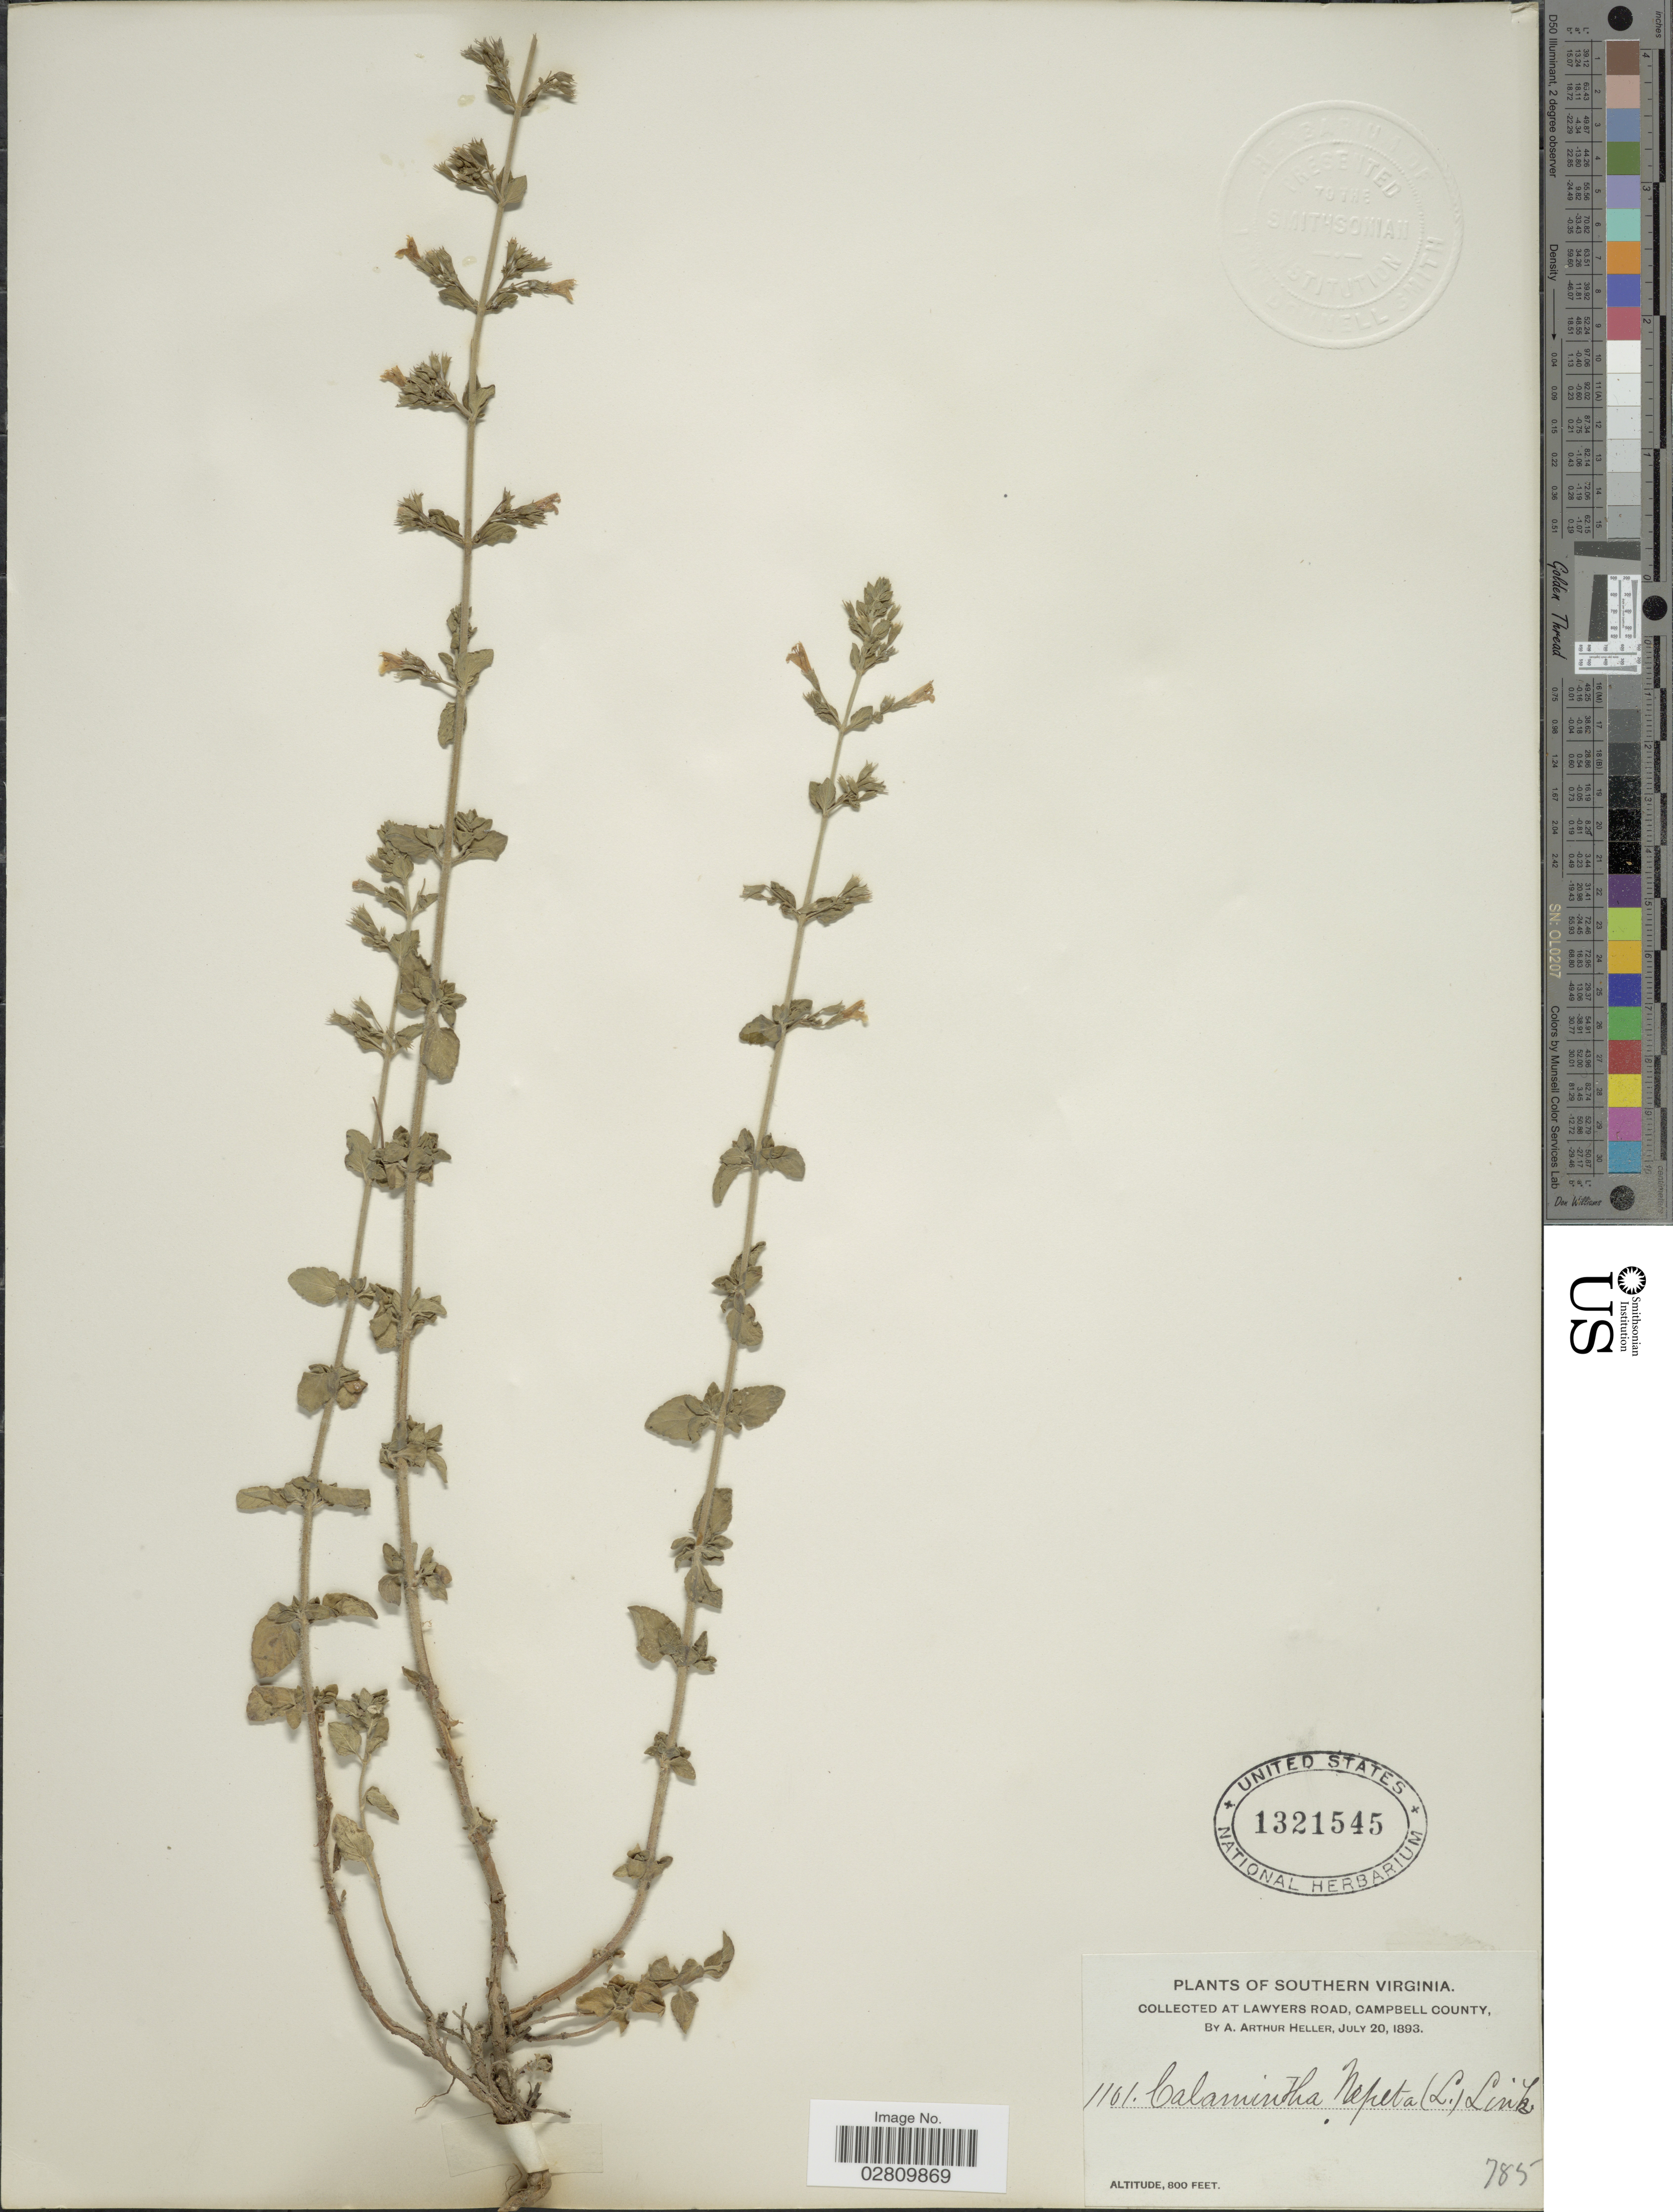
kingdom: Plantae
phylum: Tracheophyta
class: Magnoliopsida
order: Lamiales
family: Lamiaceae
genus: Clinopodium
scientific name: Clinopodium nepeta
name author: (L.) Kuntze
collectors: A. A. Heller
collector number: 1101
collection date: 1893-07-20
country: United States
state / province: Virginia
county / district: Campbell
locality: Southern Virginia. Collected at Lawyers Road, Campbell County.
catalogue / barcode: US 1321545